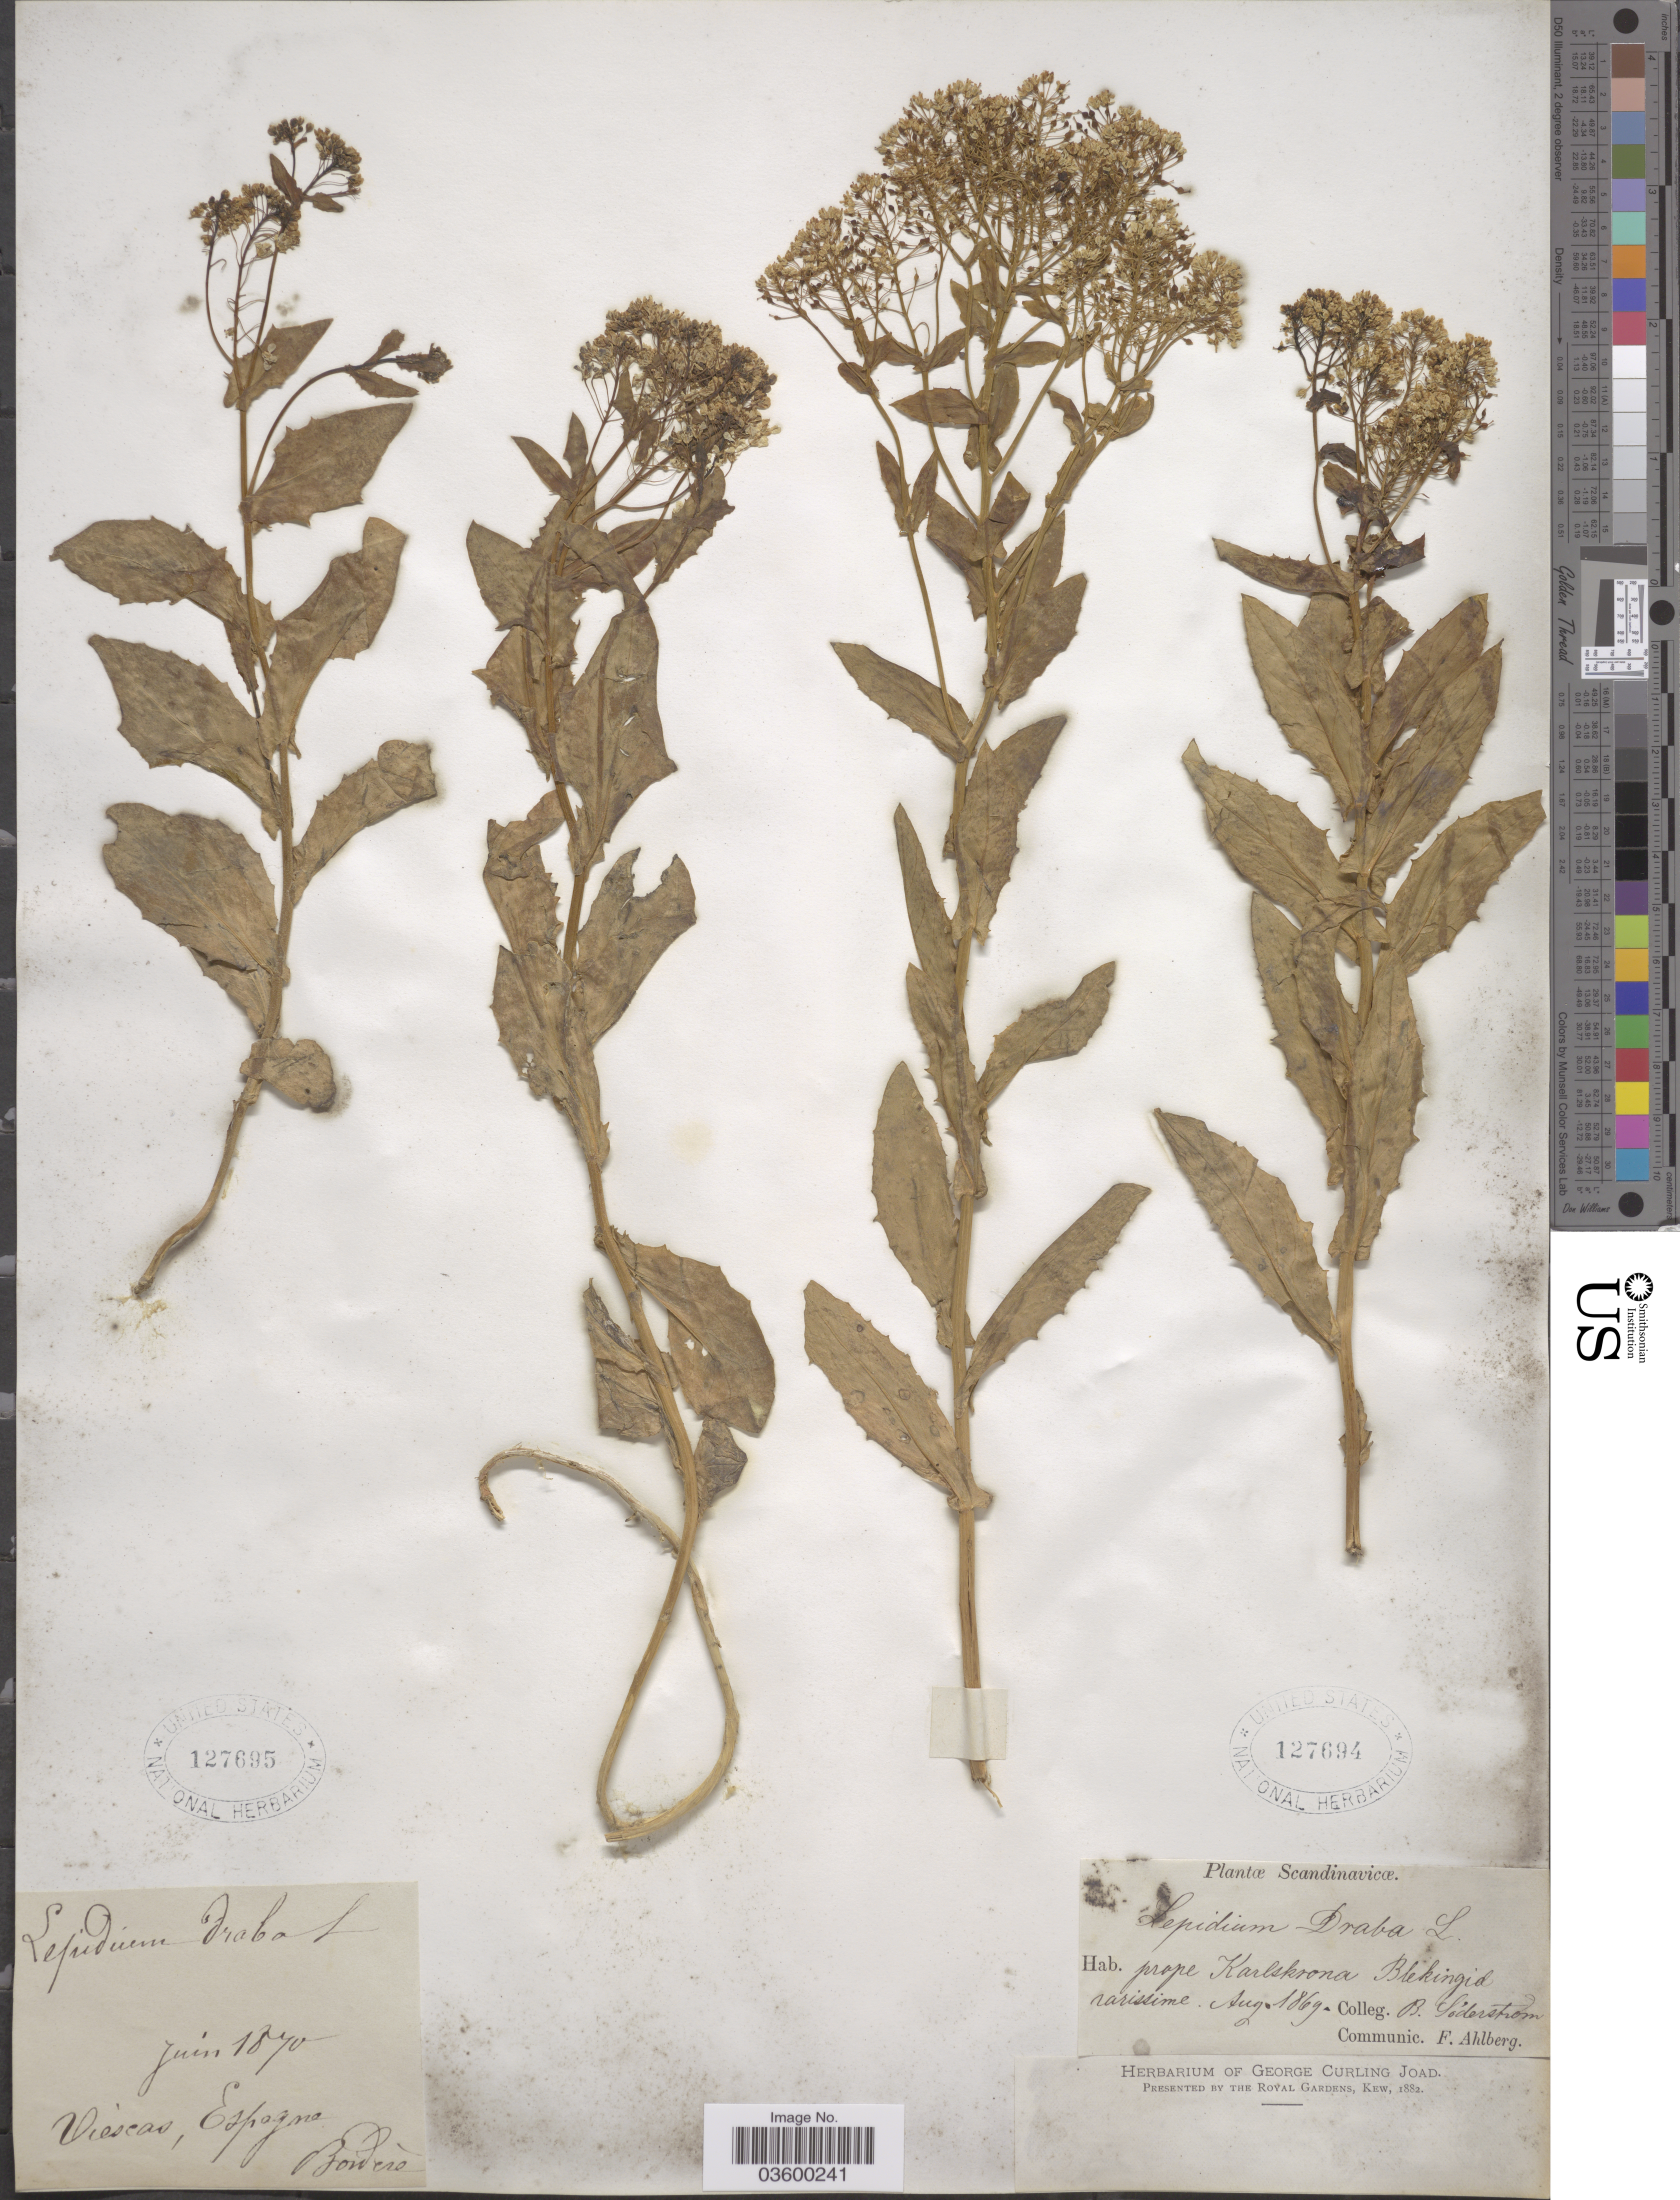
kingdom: Plantae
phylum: Tracheophyta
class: Magnoliopsida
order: Brassicales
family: Brassicaceae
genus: Lepidium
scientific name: Lepidium draba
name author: L.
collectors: B. A. Söderström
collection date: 1869-08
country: Sweden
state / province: Blekinge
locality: Scandinavicœ. Prope Karlskrona Blekingid.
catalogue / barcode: US 127694